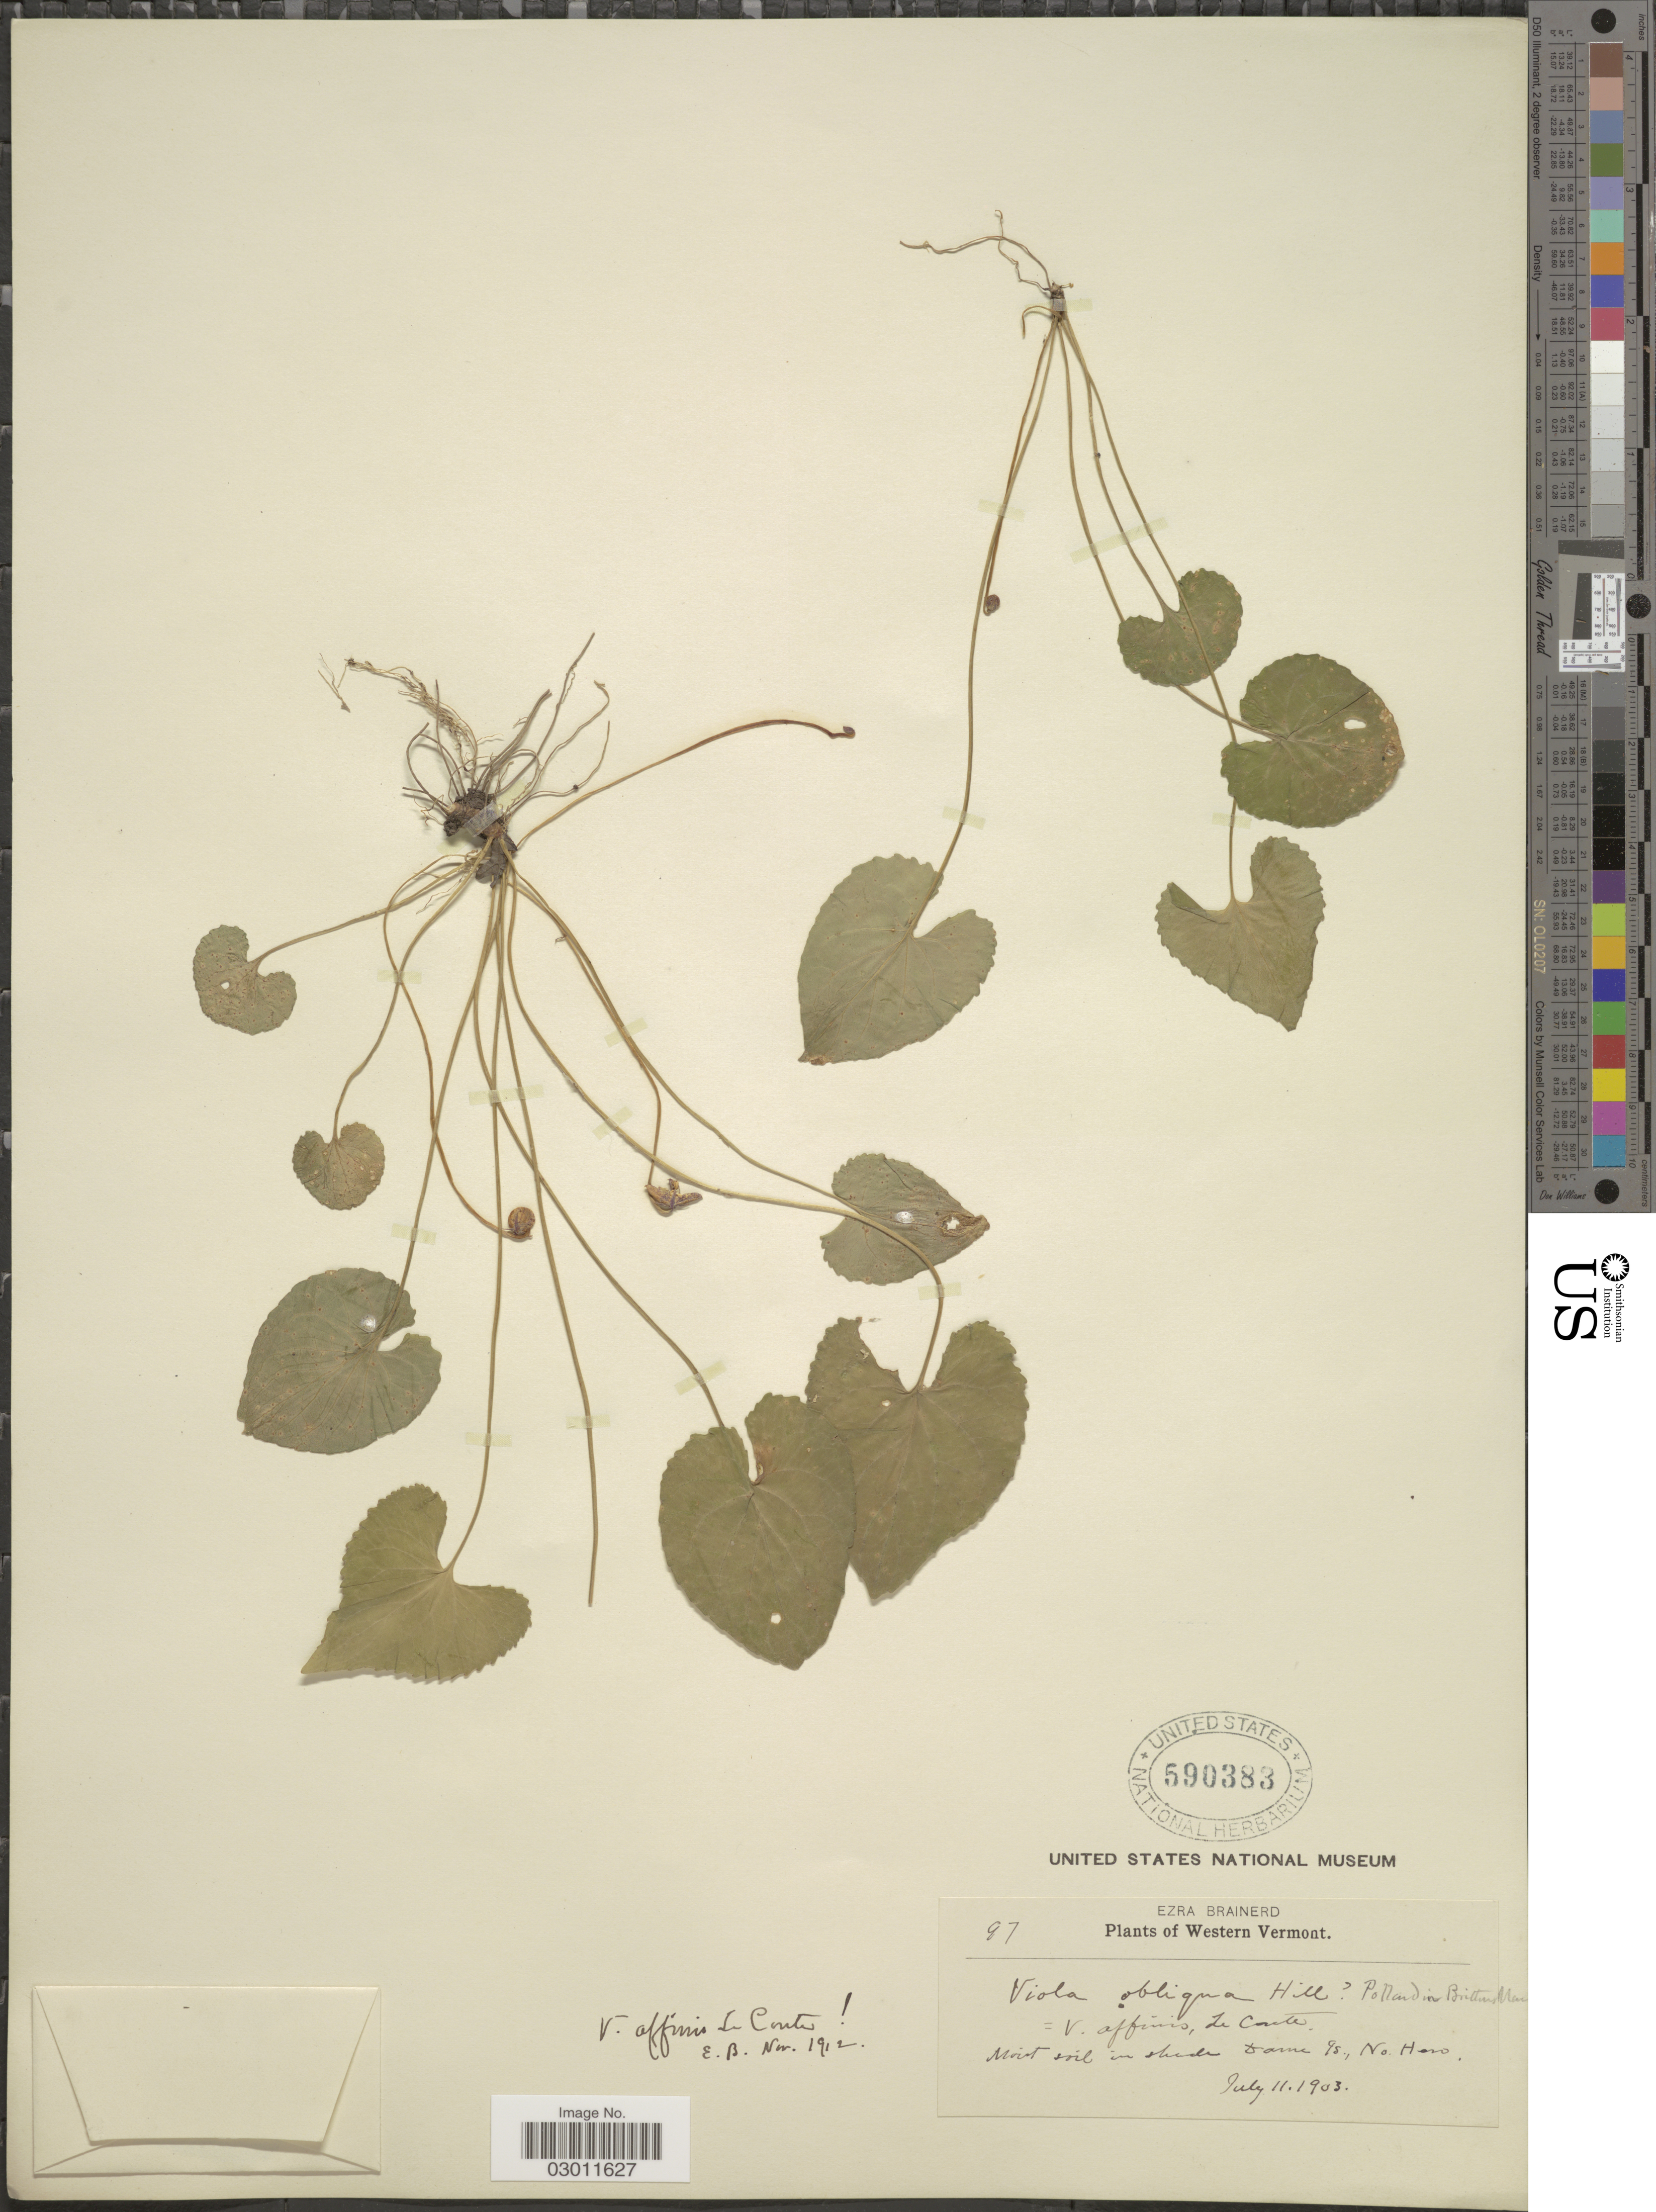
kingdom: Plantae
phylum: Tracheophyta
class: Magnoliopsida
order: Malpighiales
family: Violaceae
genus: Viola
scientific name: Viola affinis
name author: LeConte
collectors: E. Brainerd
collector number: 97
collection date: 1903-07-11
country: United States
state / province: Vermont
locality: Western Vermont, Moist soil in shade Dome Is., No. Hero.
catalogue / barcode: US 590383